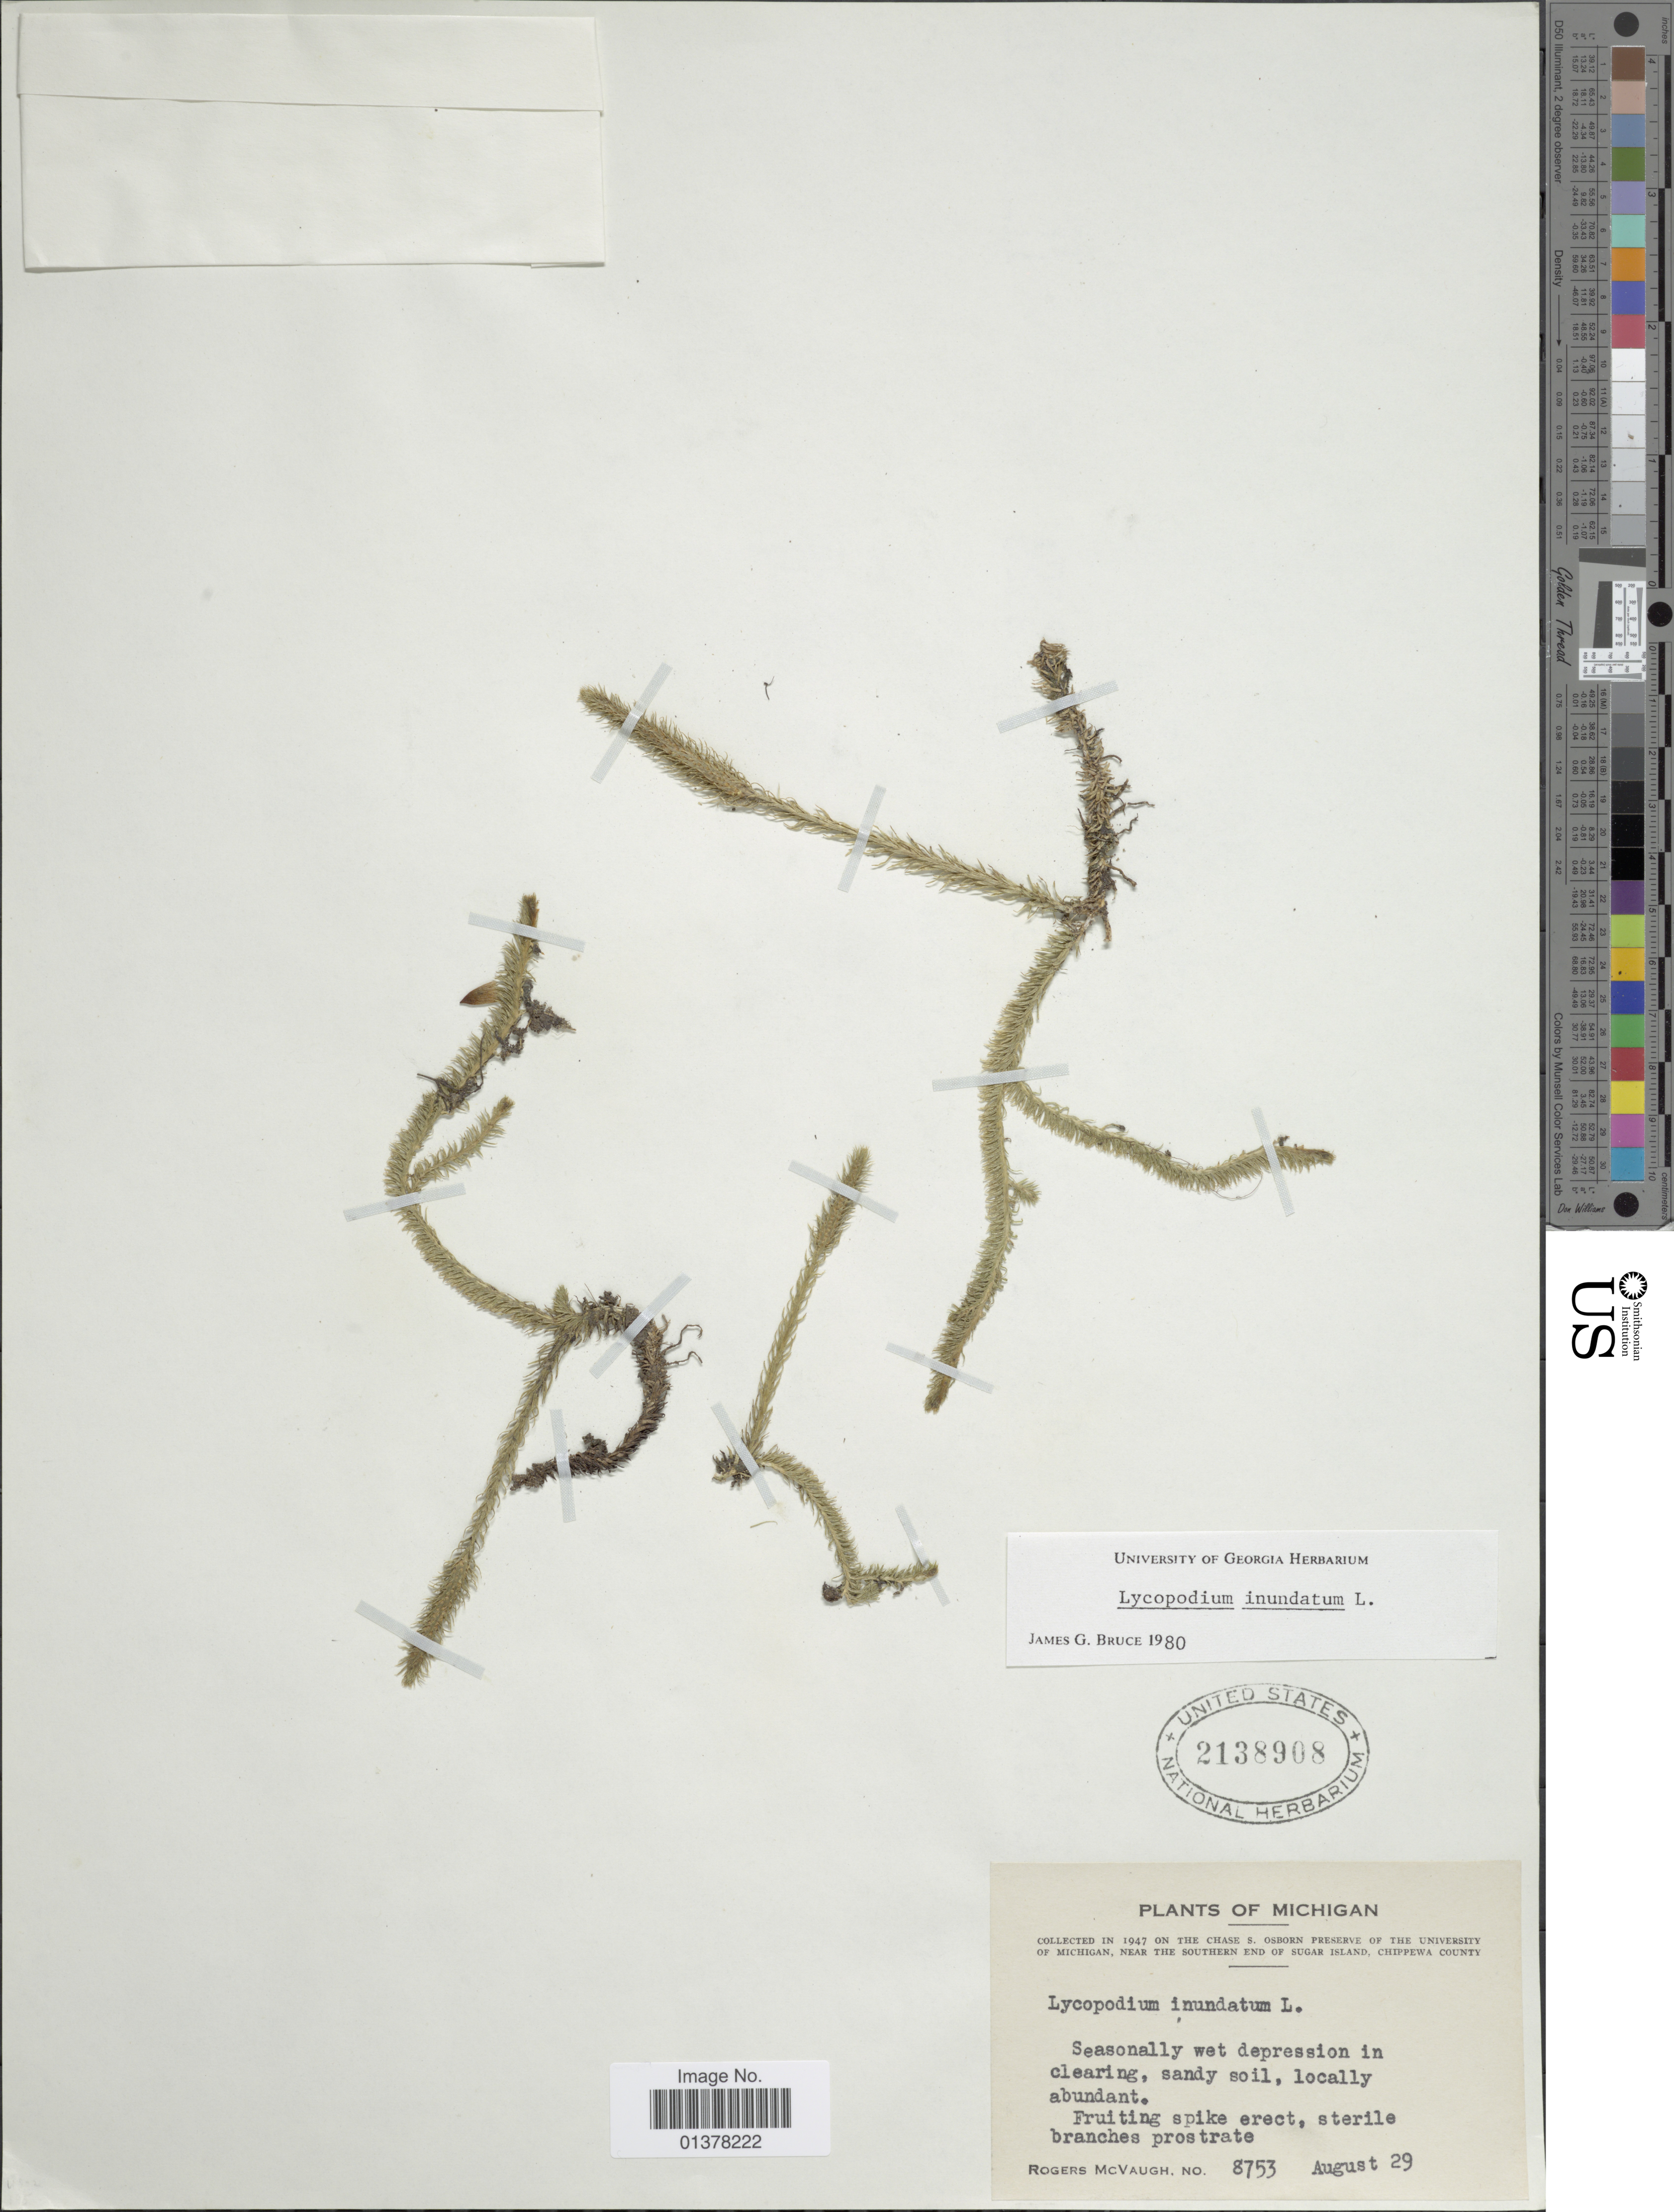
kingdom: Plantae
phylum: Tracheophyta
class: Lycopodiopsida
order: Lycopodiales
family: Lycopodiaceae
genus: Lycopodiella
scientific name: Lycopodiella inundata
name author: (L.) Holub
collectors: R. McVaugh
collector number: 8753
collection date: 1947-08-29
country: United States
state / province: Michigan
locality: Near the Southern end of Sugar Island, Chippewa County, sandy shore of Lake George, 1½ miles N.W., Homestead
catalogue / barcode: US 2138908